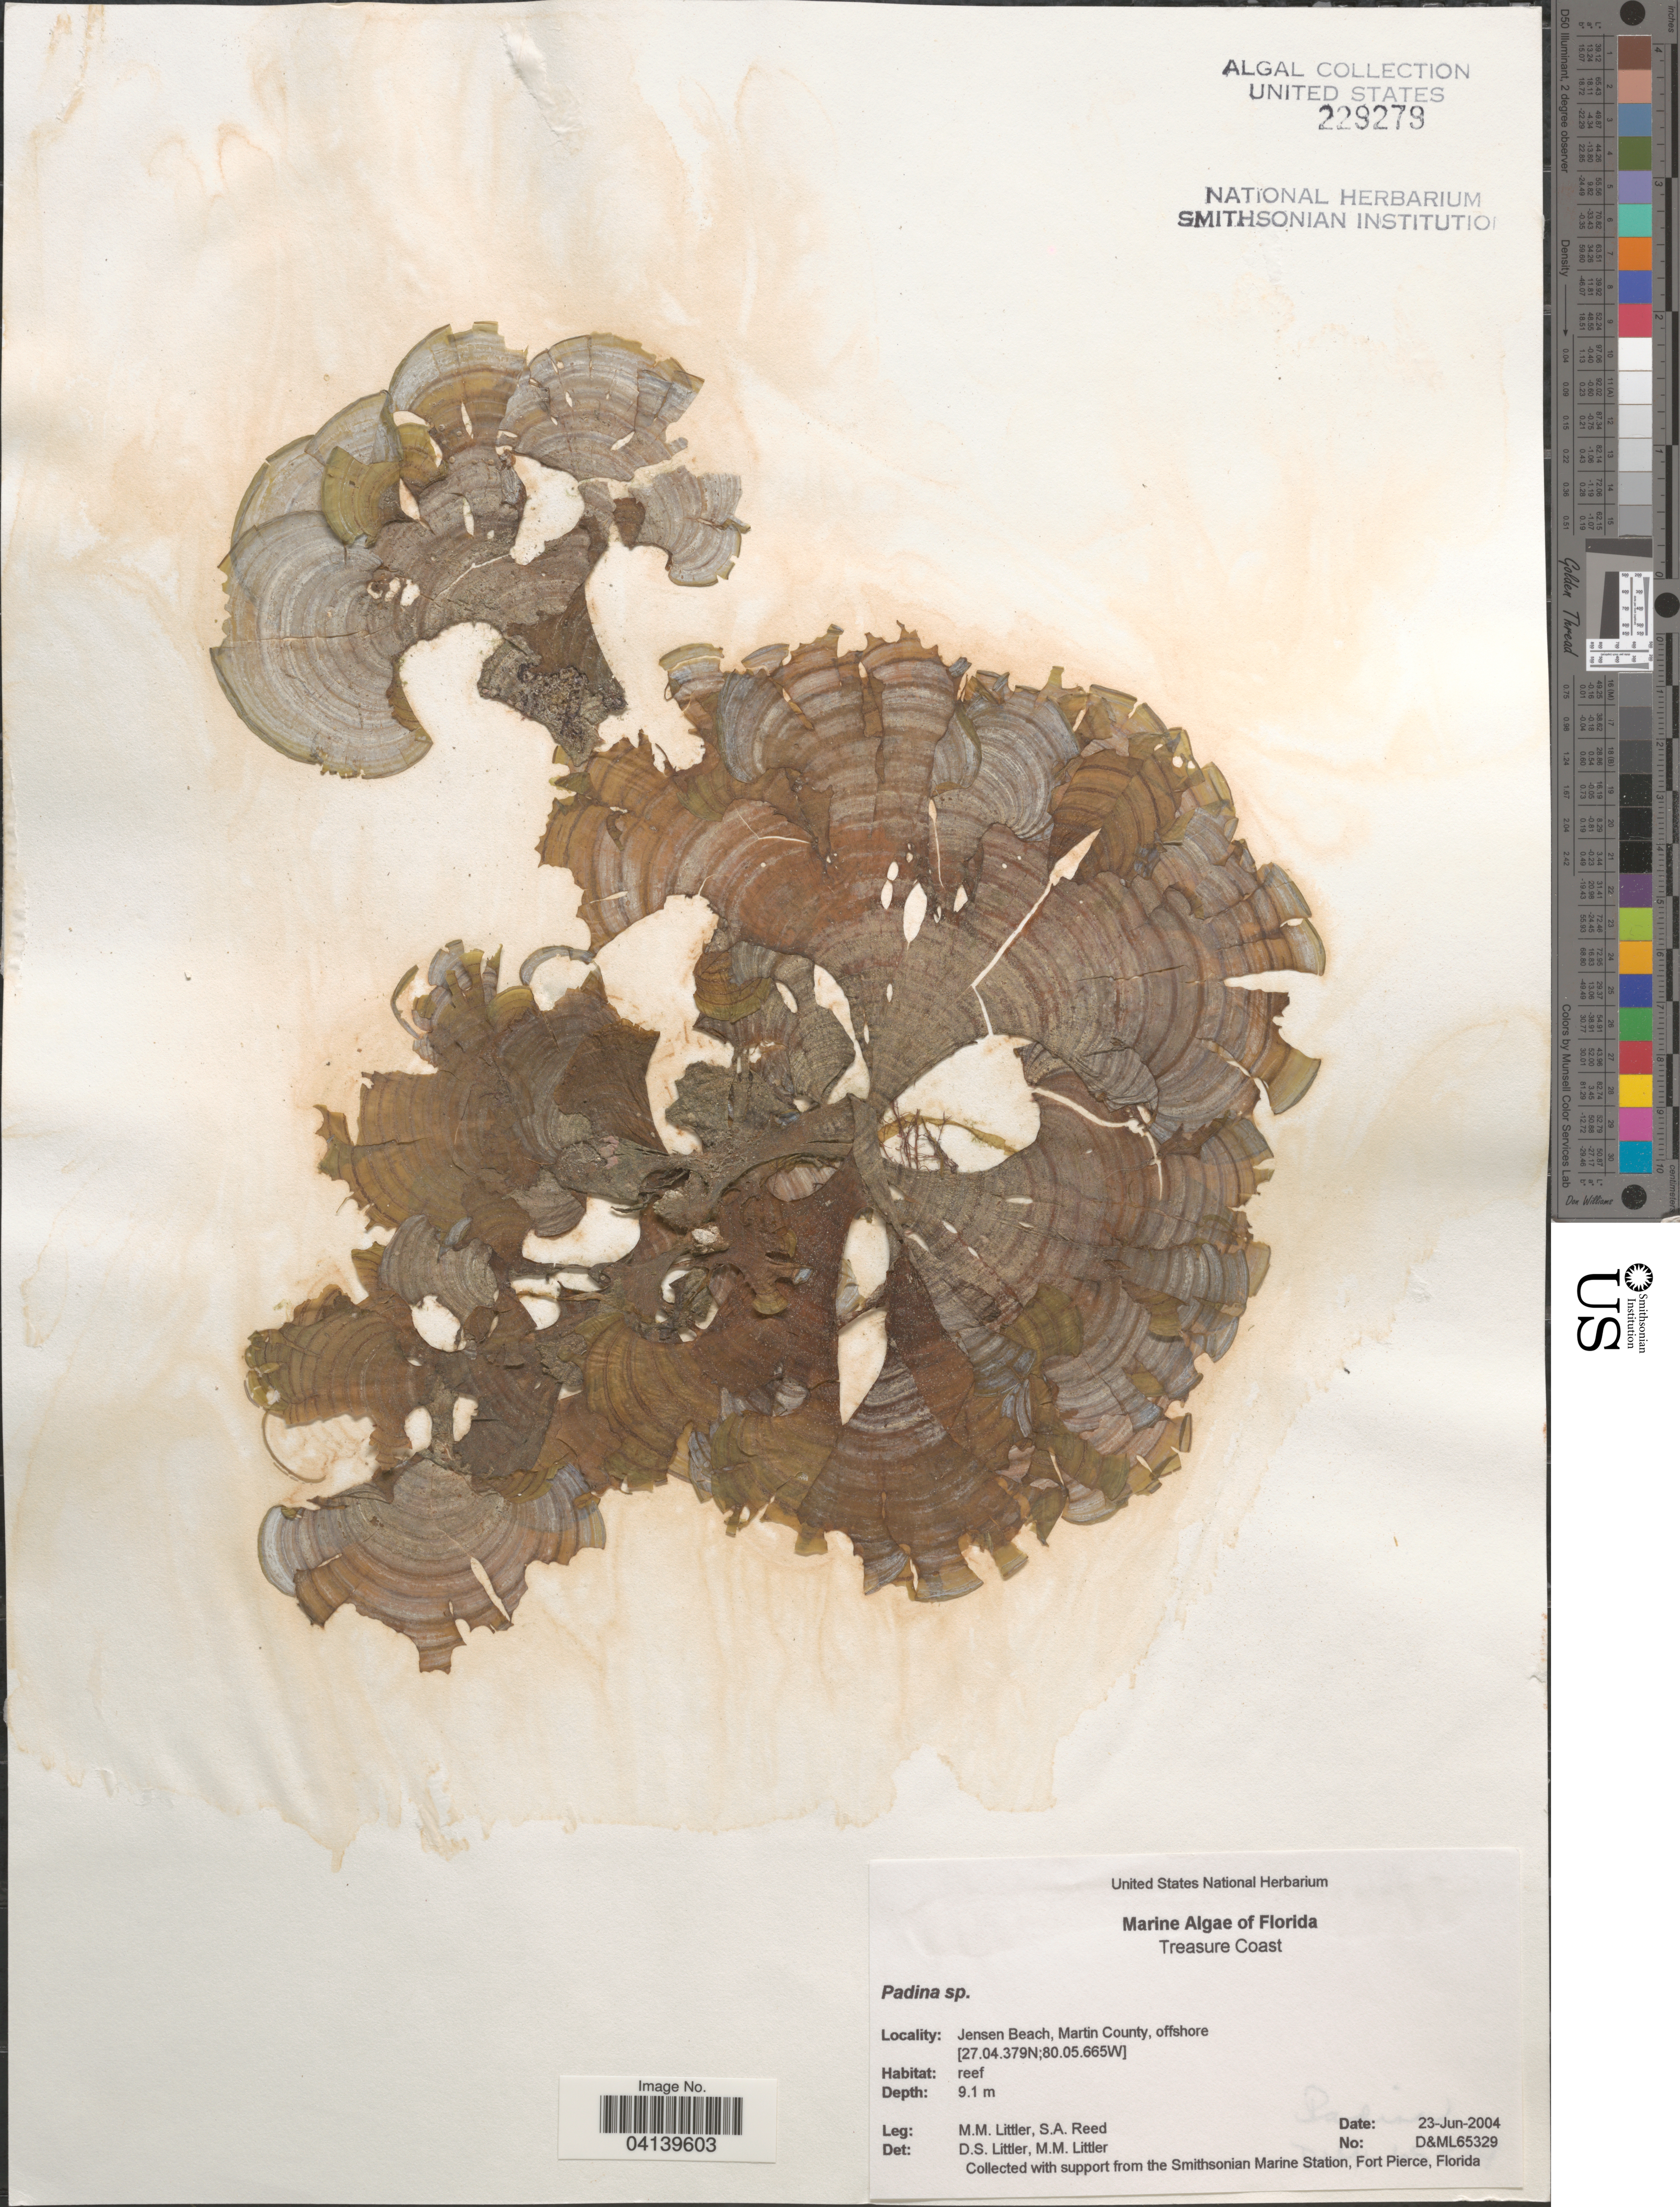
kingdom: Chromista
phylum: Ochrophyta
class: Phaeophyceae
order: Dictyotales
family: Dictyotaceae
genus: Padina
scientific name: Padina sp.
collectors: S. Reed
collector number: D&ML65329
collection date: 2004-06-23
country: United States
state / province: Florida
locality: Treasure Coast. Jensen Beach, Martin County, offshore.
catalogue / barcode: US 229279